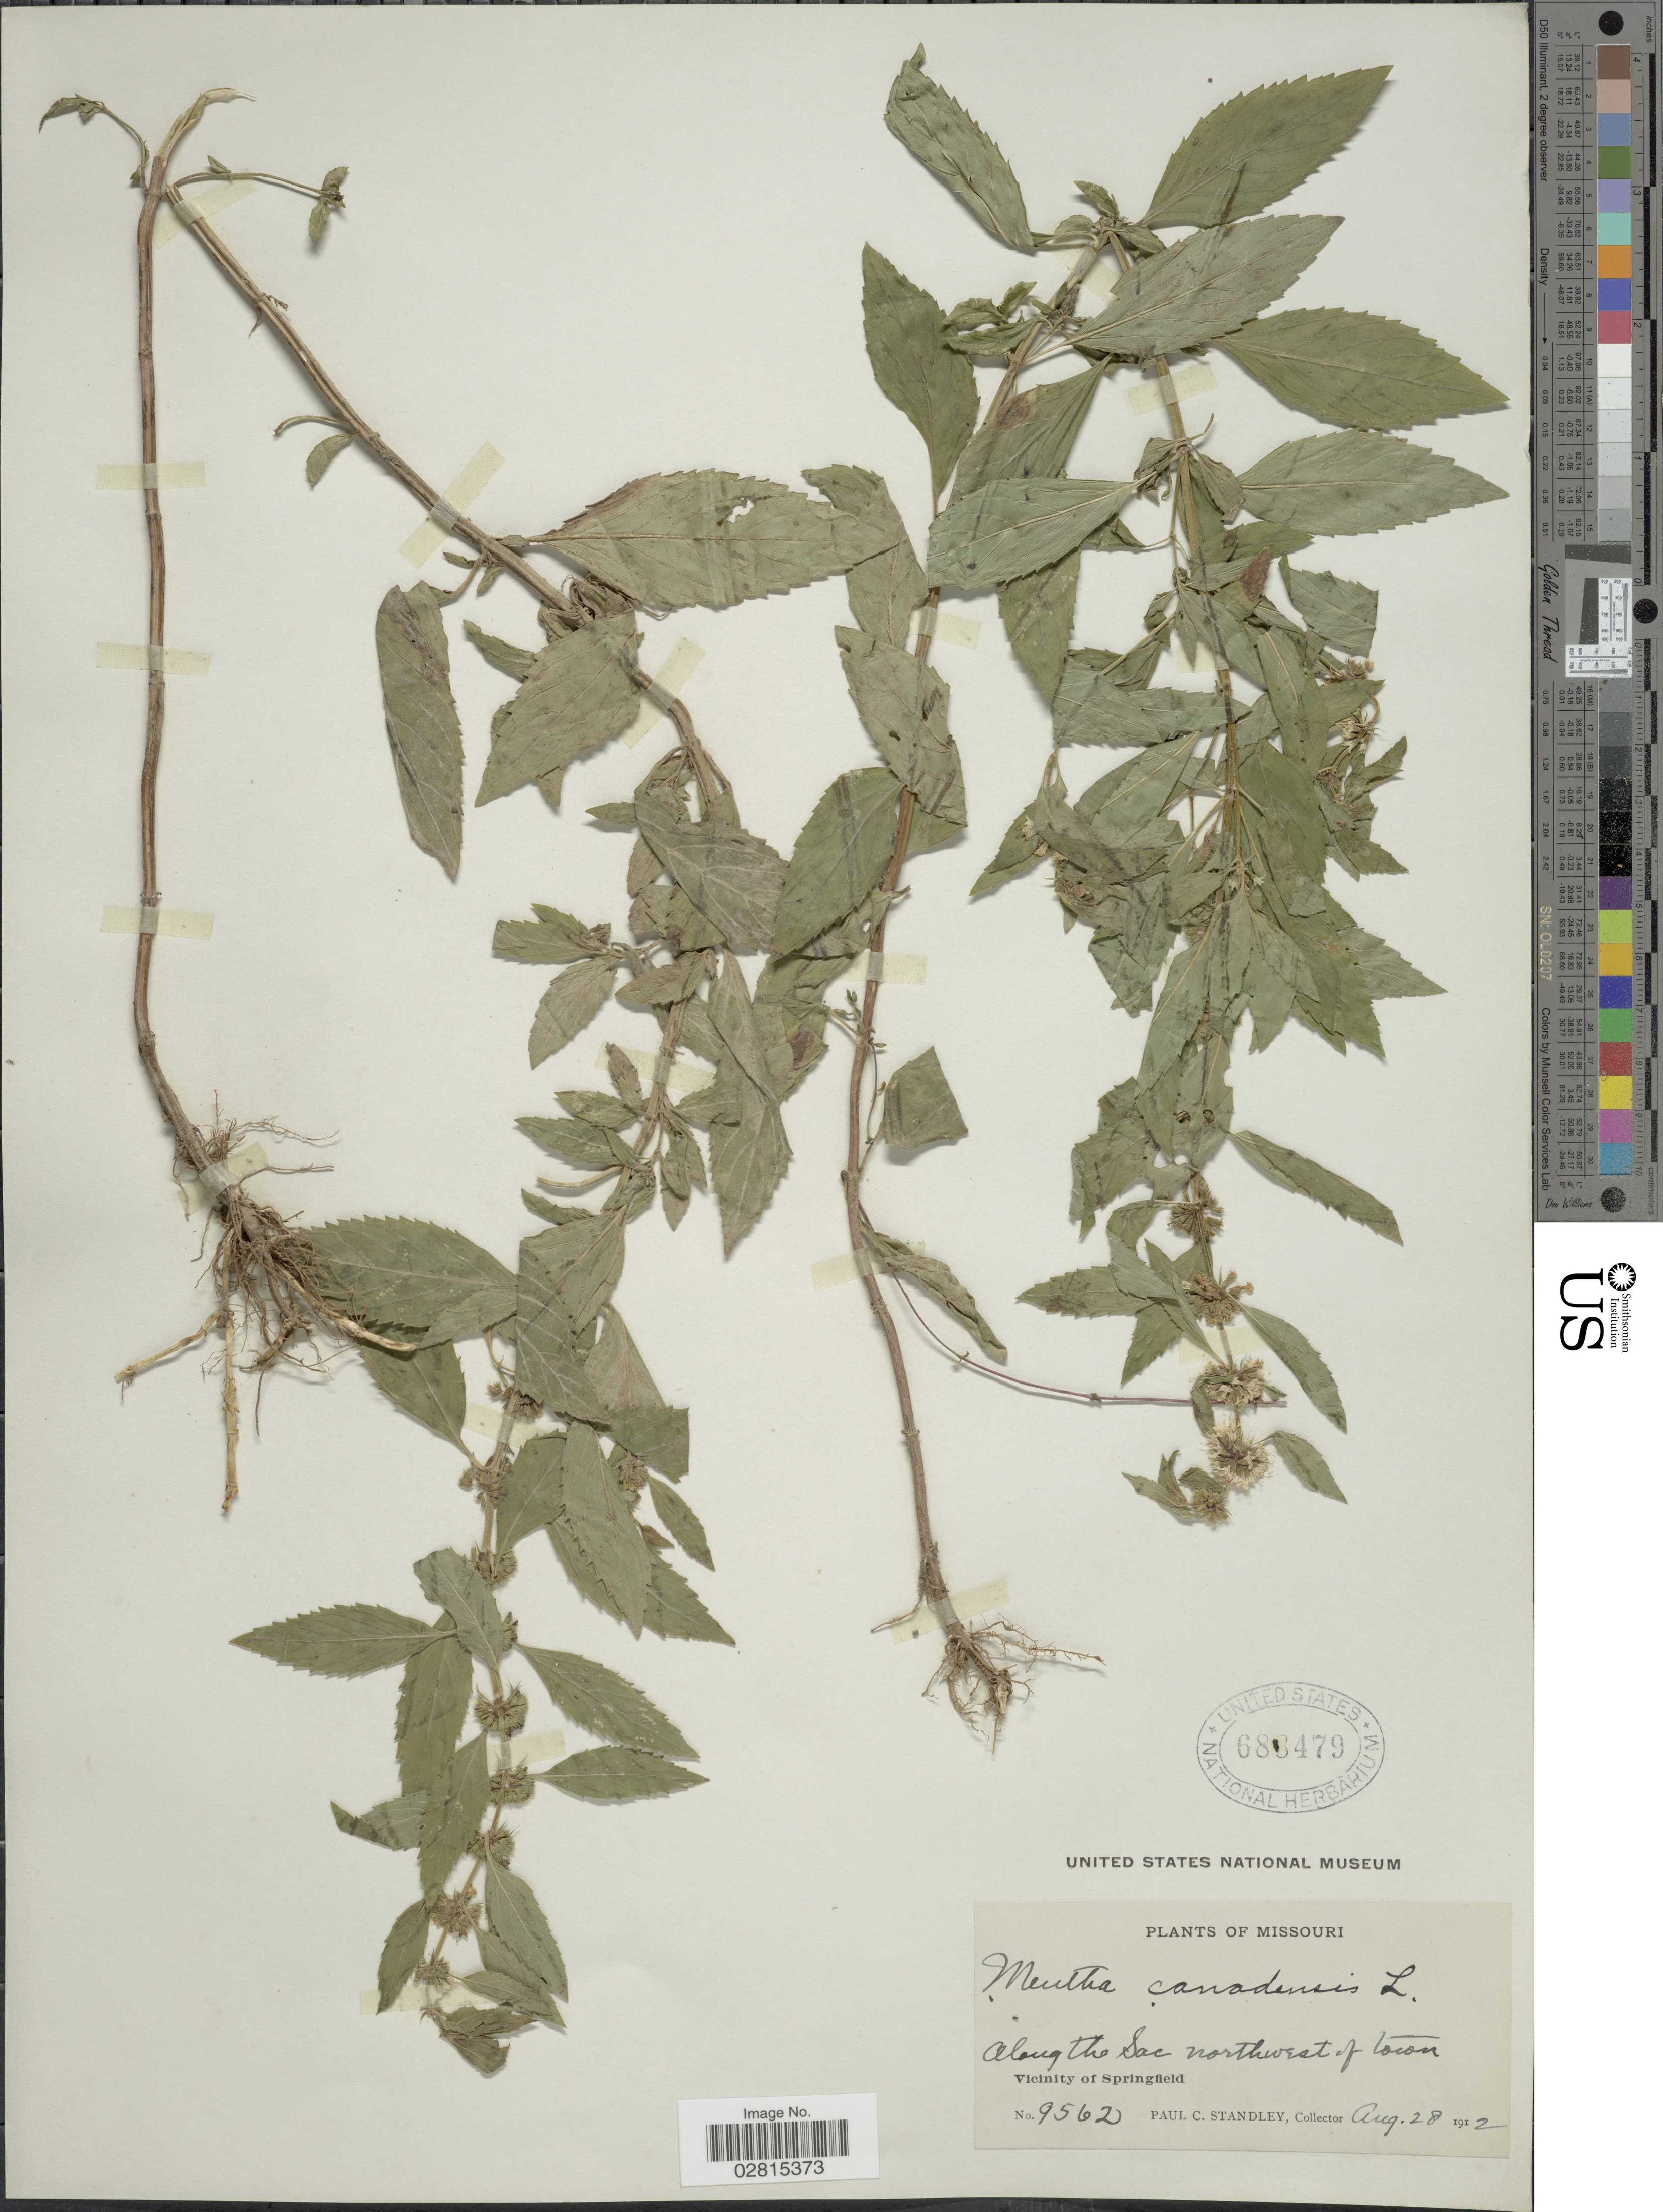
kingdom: Plantae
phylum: Tracheophyta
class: Magnoliopsida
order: Lamiales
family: Lamiaceae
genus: Mentha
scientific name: Mentha canadensis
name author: L.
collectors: P. C. Standley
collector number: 9562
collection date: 1912-08-28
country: United States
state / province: Missouri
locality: Along the Sac Northwest of town. Vicinity of Springfield.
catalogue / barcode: US 688479